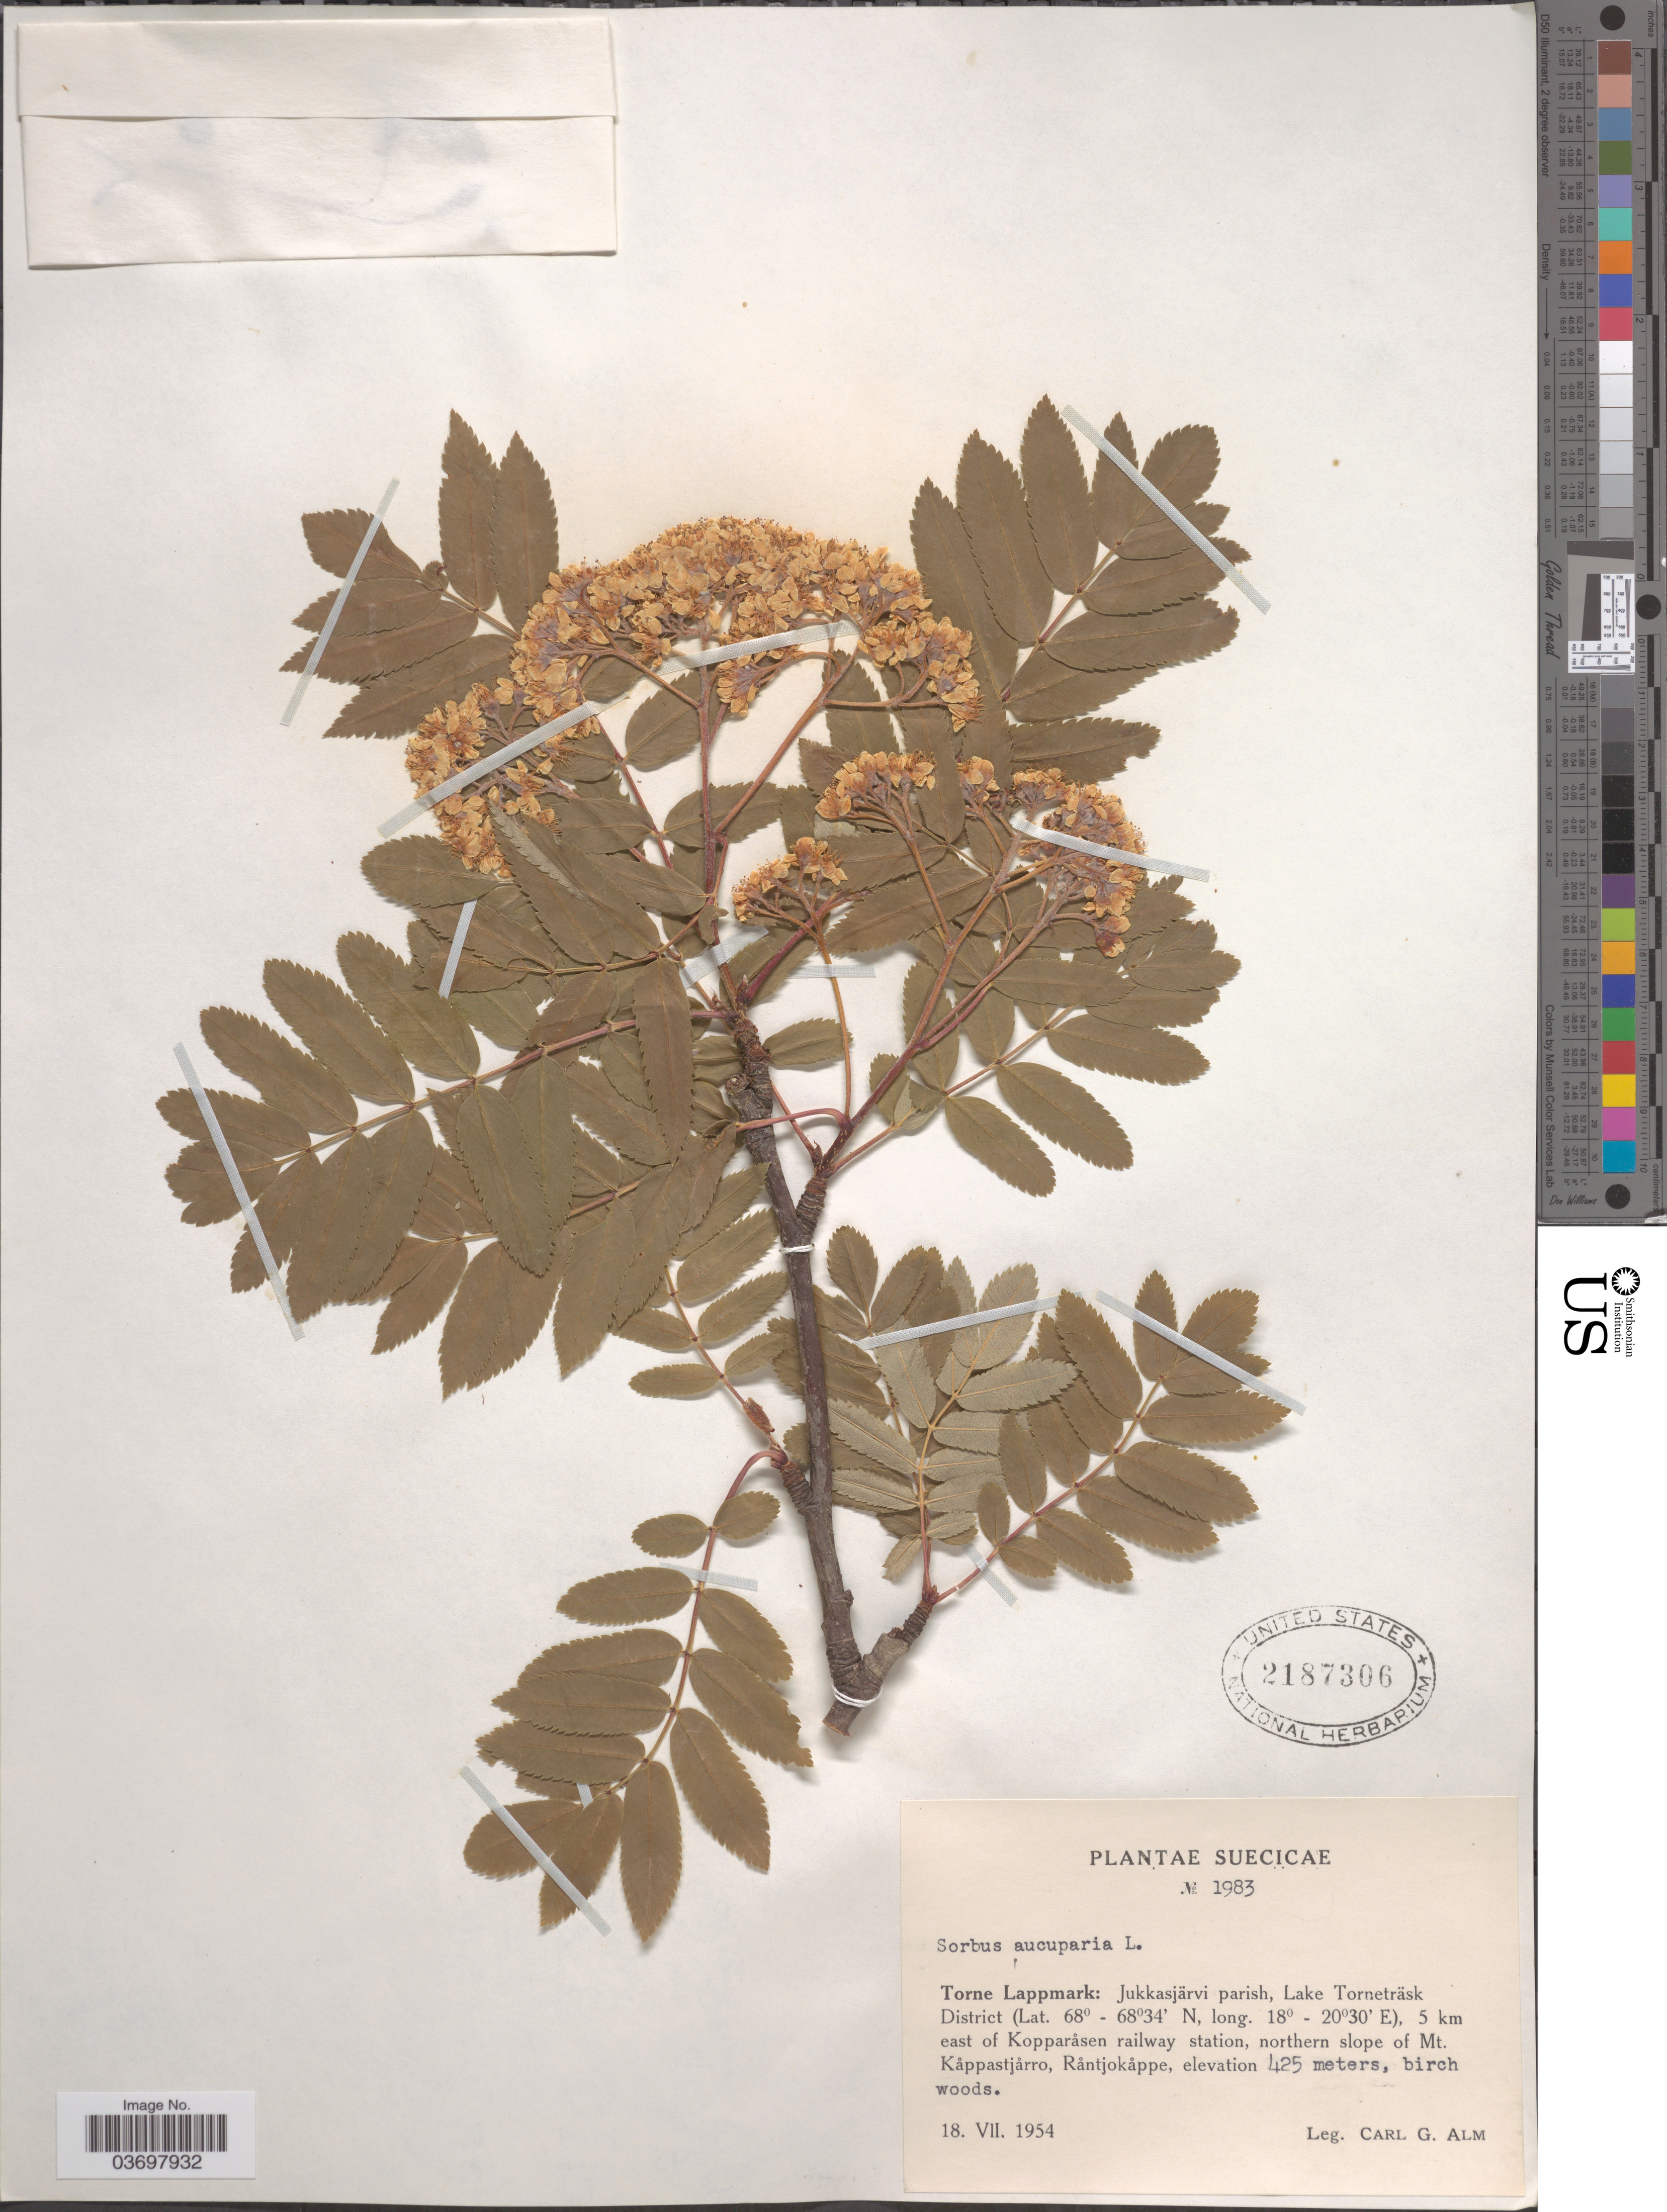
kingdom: Plantae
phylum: Tracheophyta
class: Magnoliopsida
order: Rosales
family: Rosaceae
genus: Sorbus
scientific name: Sorbus aucuparia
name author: L.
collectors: C. G. Alm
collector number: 1983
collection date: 1954-07-18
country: Sweden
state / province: Norrbotten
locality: Suecicae. Torne Lappmark: Jukkasjärvi parish, Lake Torneträsk District, 5 km east of Kopparåsen railway station, northern slope of Mt. Kåppastjårro, Råntjokåppe.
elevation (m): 425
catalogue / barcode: US 2187306